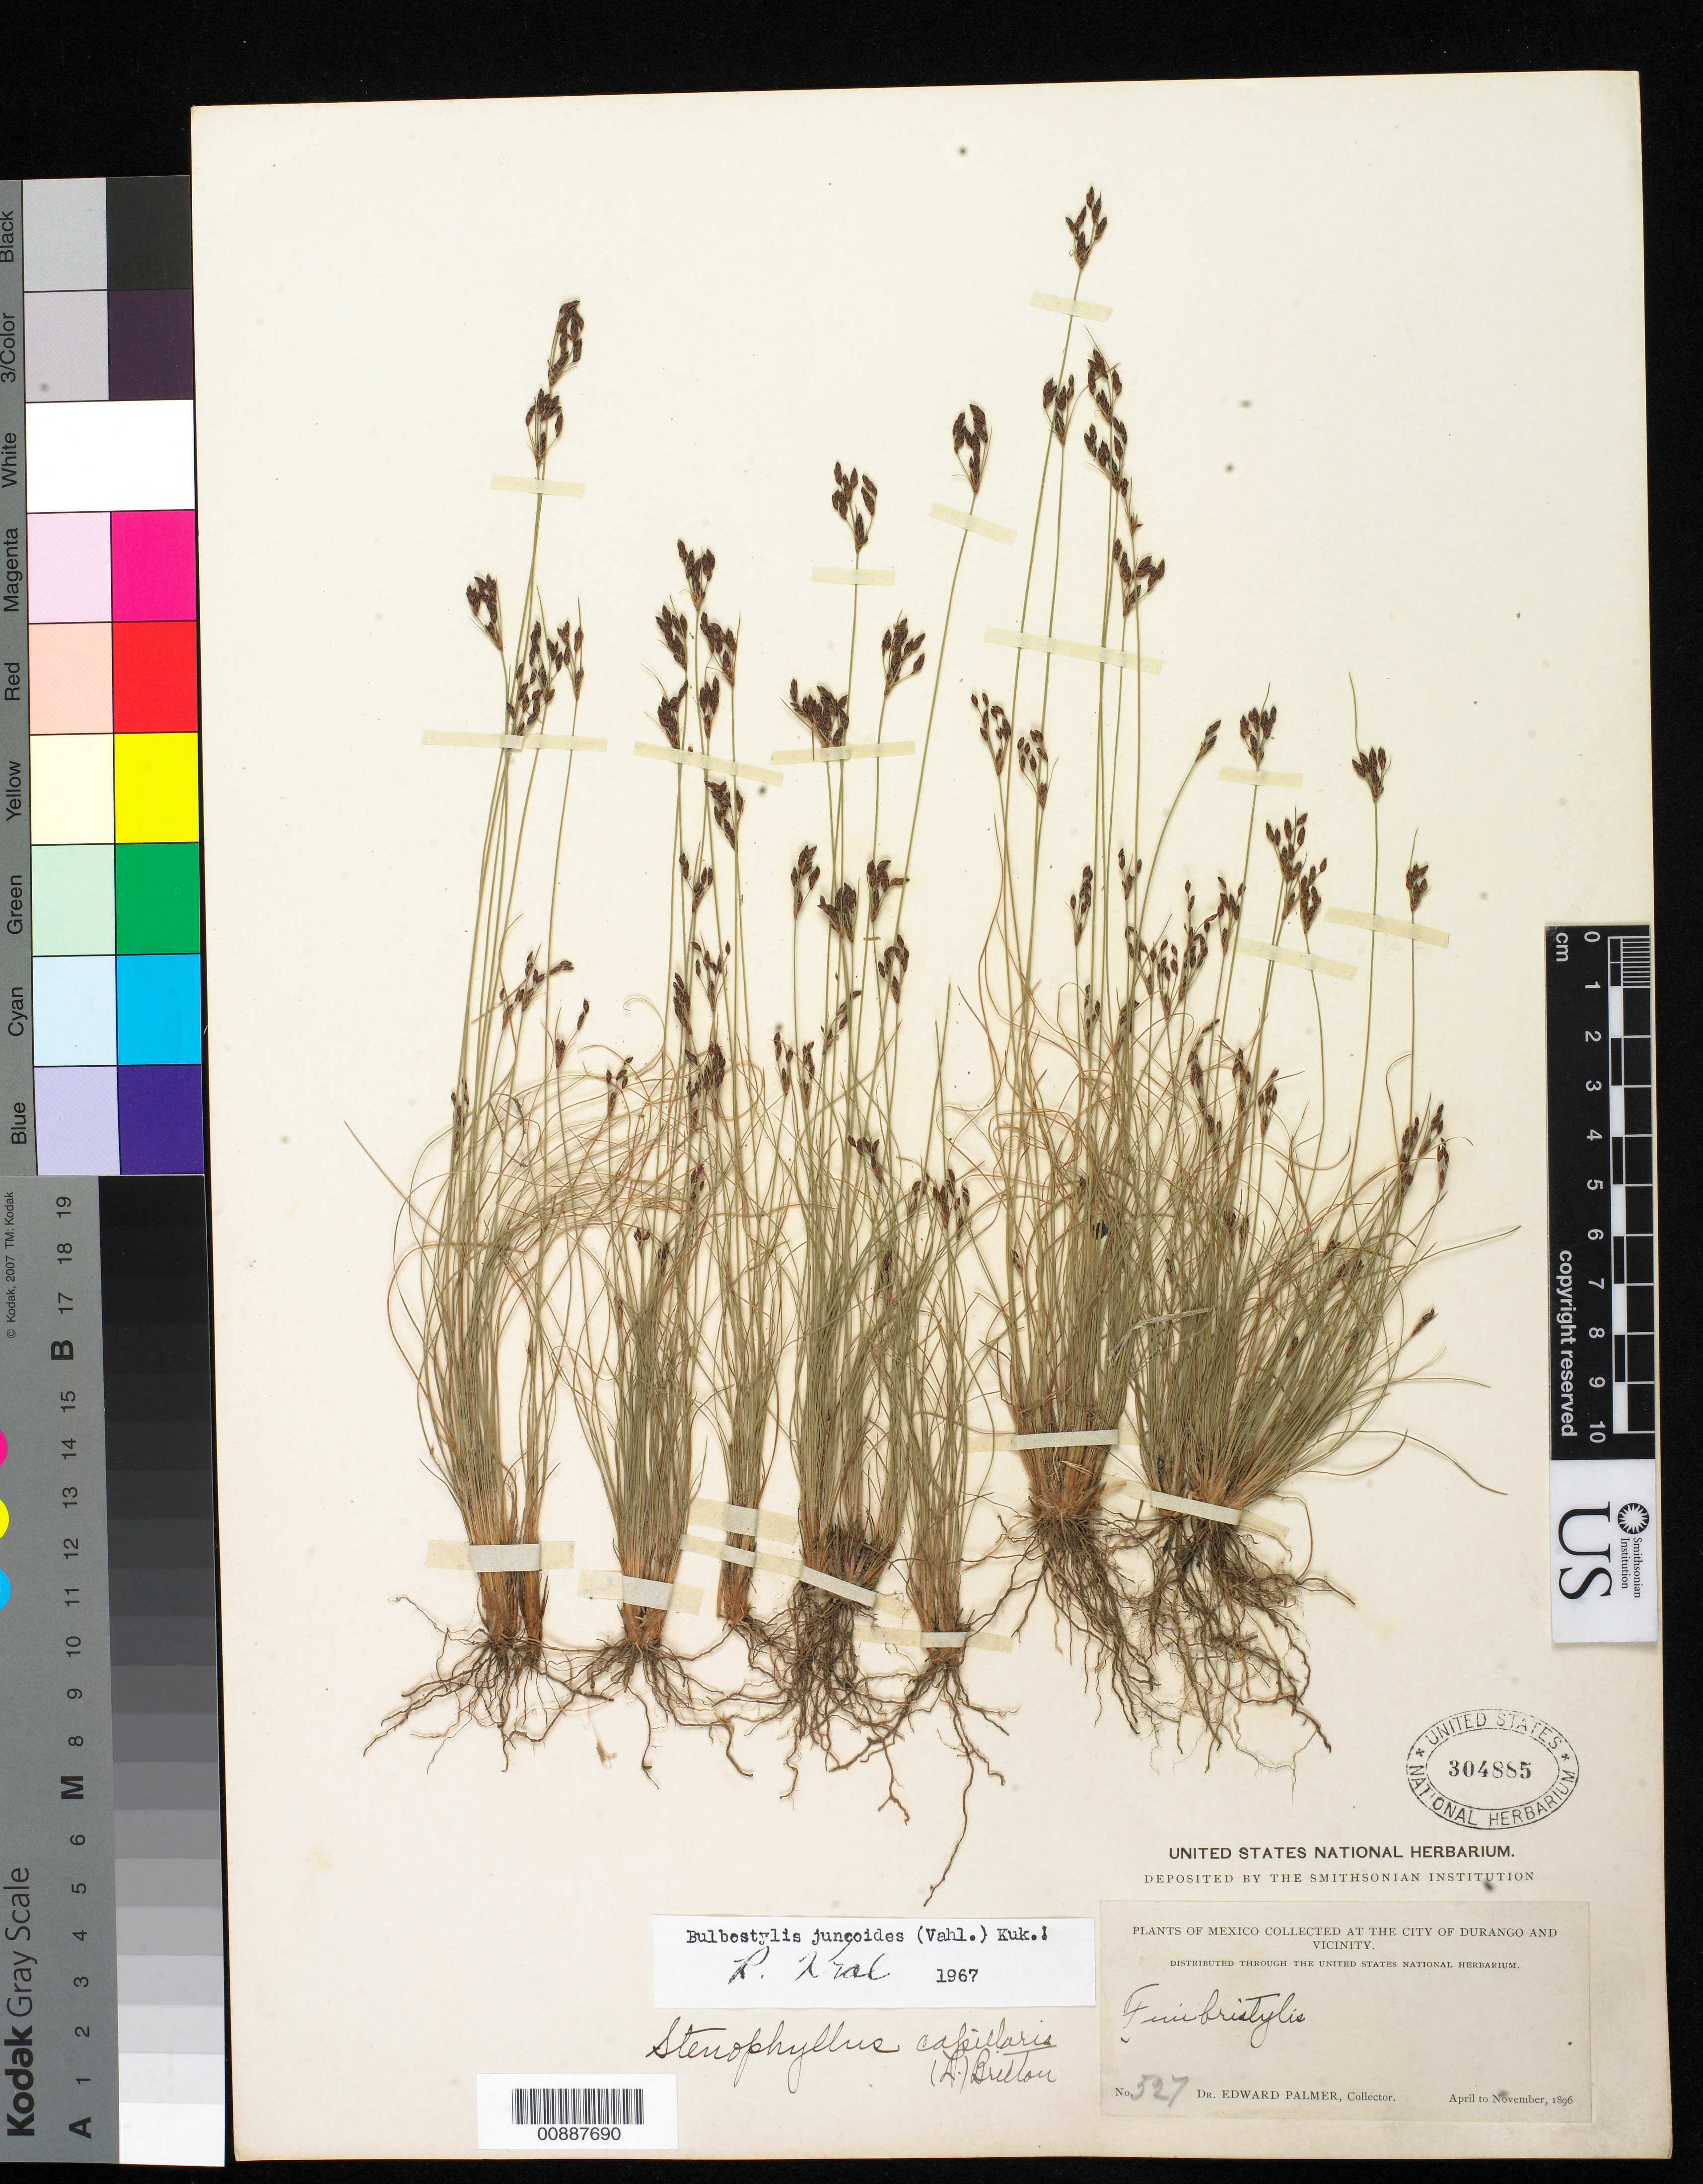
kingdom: Plantae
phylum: Tracheophyta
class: Liliopsida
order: Poales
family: Cyperaceae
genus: Bulbostylis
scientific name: Bulbostylis juncoides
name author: (Vahl) Kük. ex Herter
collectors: E. Palmer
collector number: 527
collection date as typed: Apr 1896 to -- Nov 1896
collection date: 1896-04/1896-11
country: Mexico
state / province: Durango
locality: City of Durango and vicinity.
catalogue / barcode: US 304885